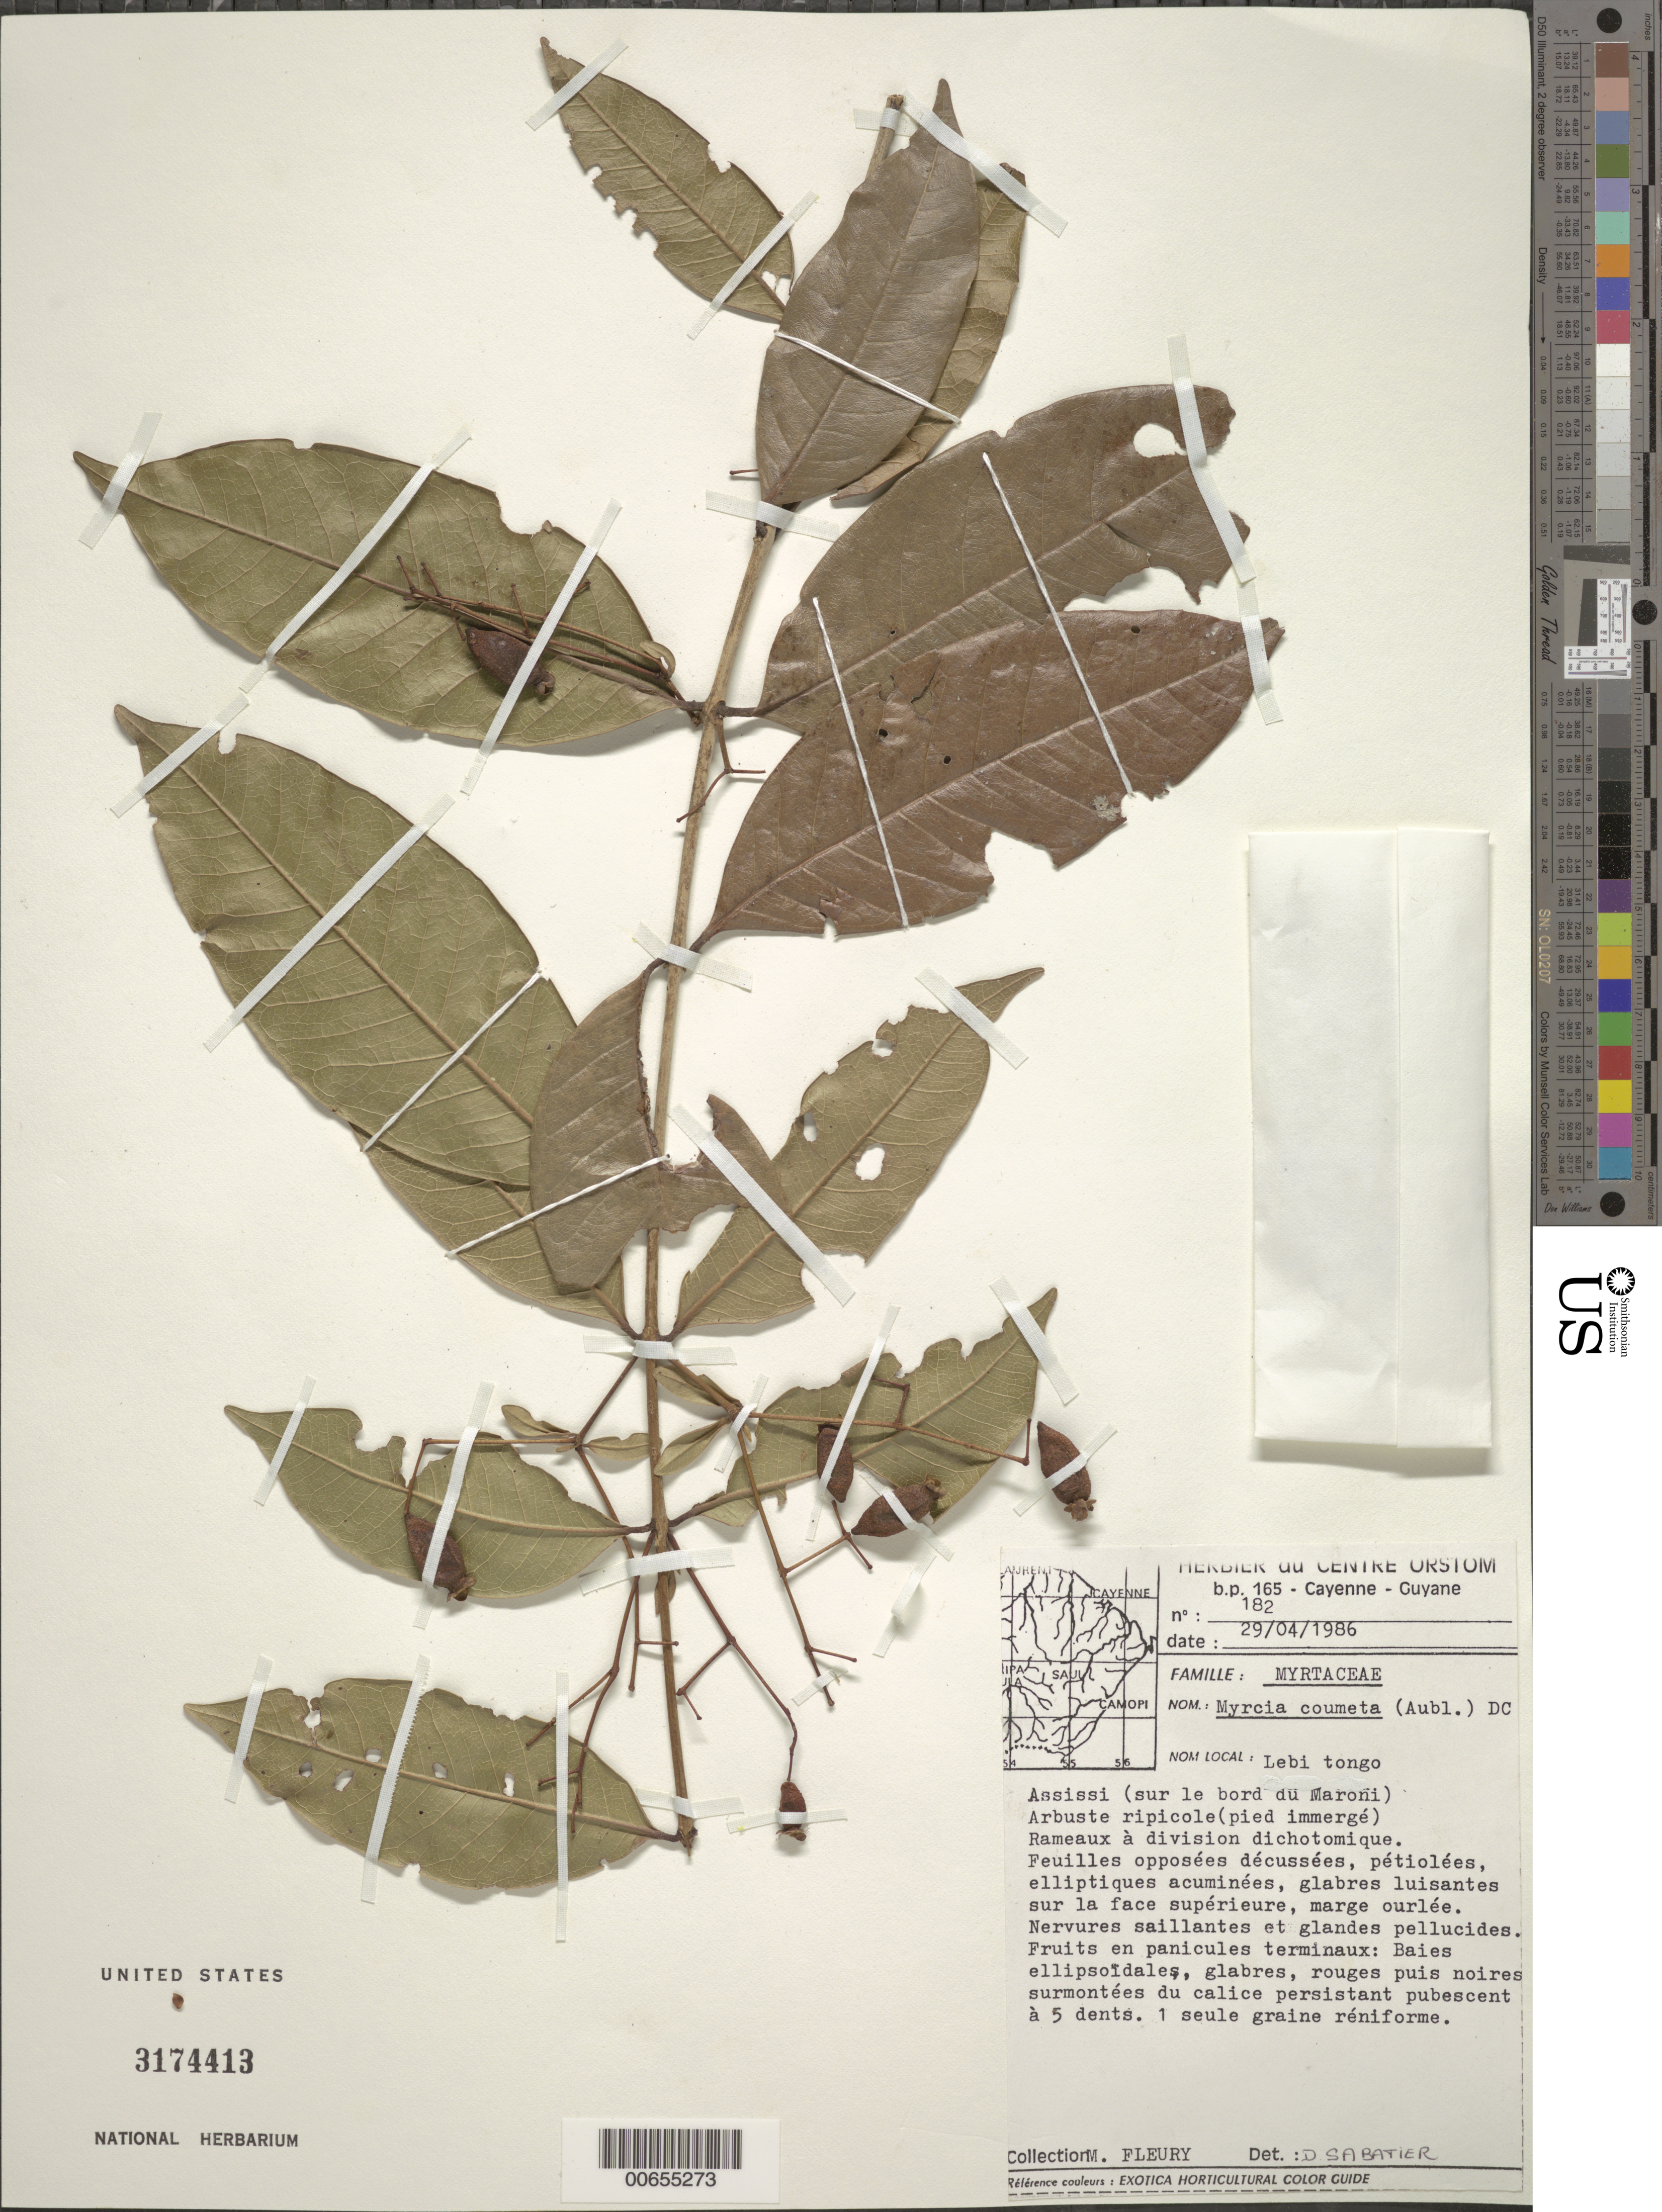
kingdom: Plantae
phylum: Tracheophyta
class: Magnoliopsida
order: Myrtales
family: Myrtaceae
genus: Myrcia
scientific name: Myrcia coumete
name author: (Aubl.) DC.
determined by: Sabatier, D.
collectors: M. Fleury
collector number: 182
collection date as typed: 29-Apr-86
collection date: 1986-04-29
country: French Guiana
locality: Assici, Bassin du Maroni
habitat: Riverbank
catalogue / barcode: US 3174413